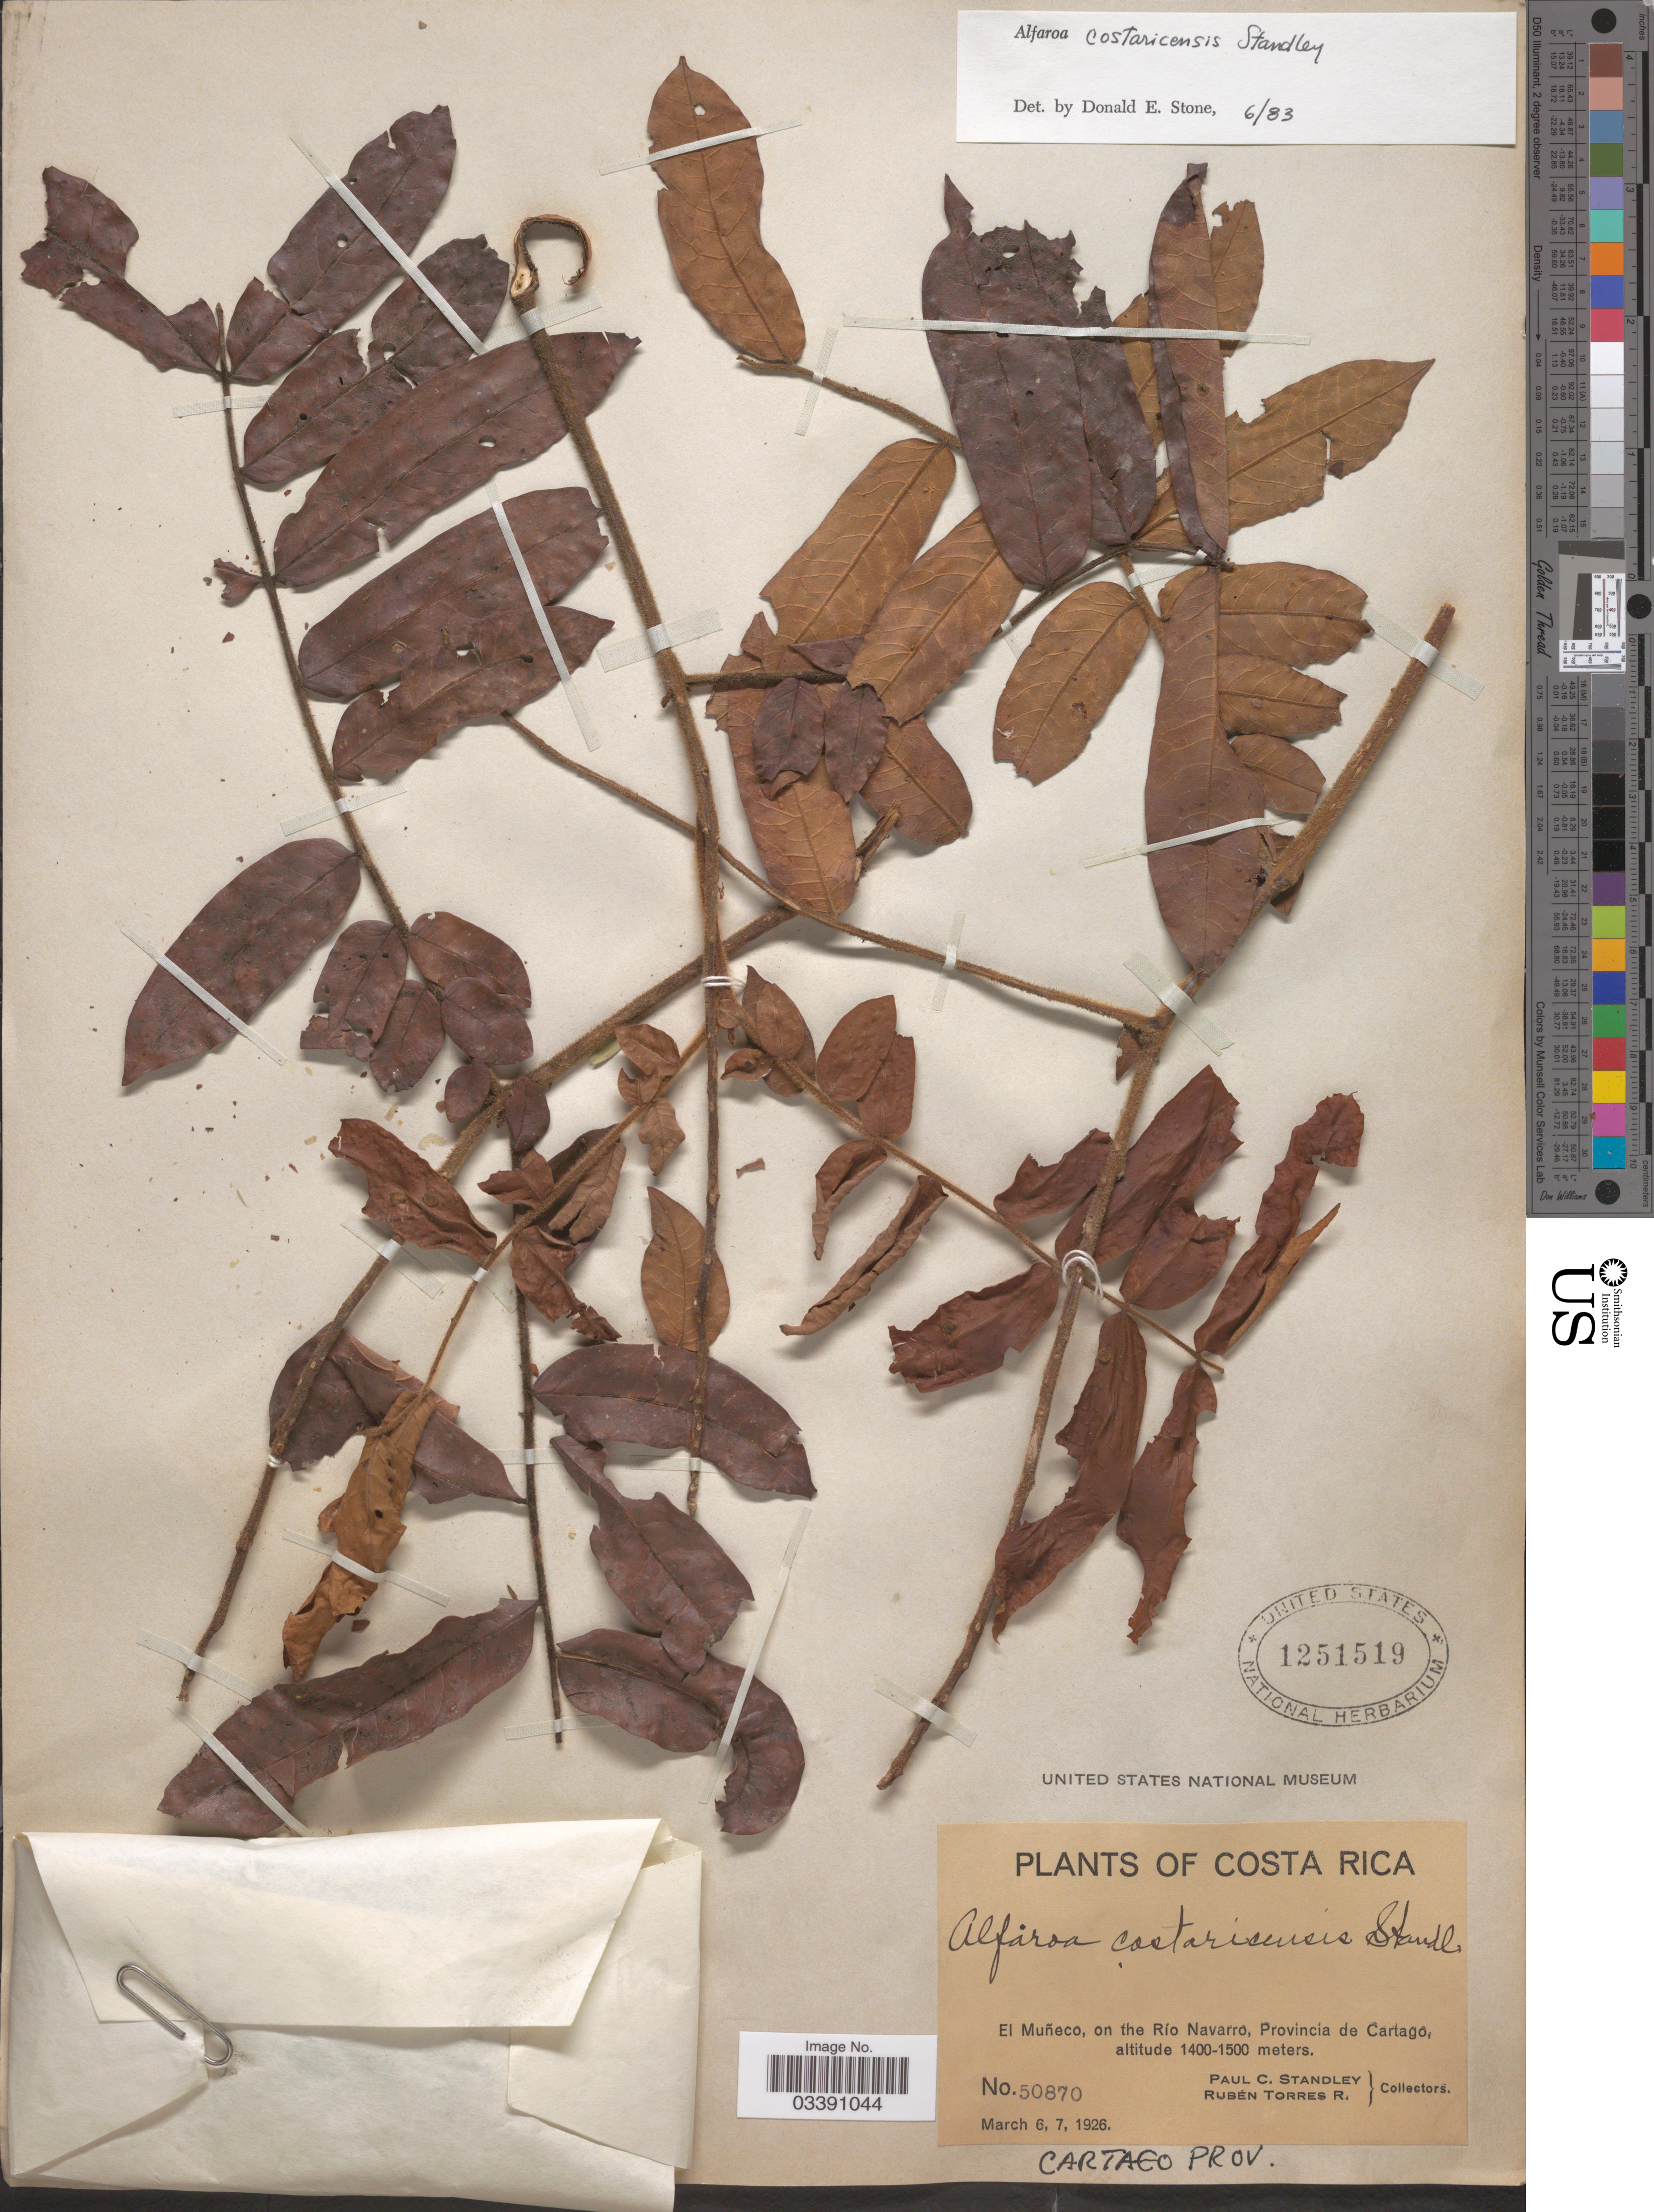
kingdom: Plantae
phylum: Tracheophyta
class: Magnoliopsida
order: Fagales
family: Juglandaceae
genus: Alfaroa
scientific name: Alfaroa costaricensis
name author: Standl.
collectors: P. C. Standley & R. Torres Rojas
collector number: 50870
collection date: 1926-03-06/1926-03-07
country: Costa Rica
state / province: Cartago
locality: El Muñeco, on the Río Navarro.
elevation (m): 1400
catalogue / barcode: US 1251519